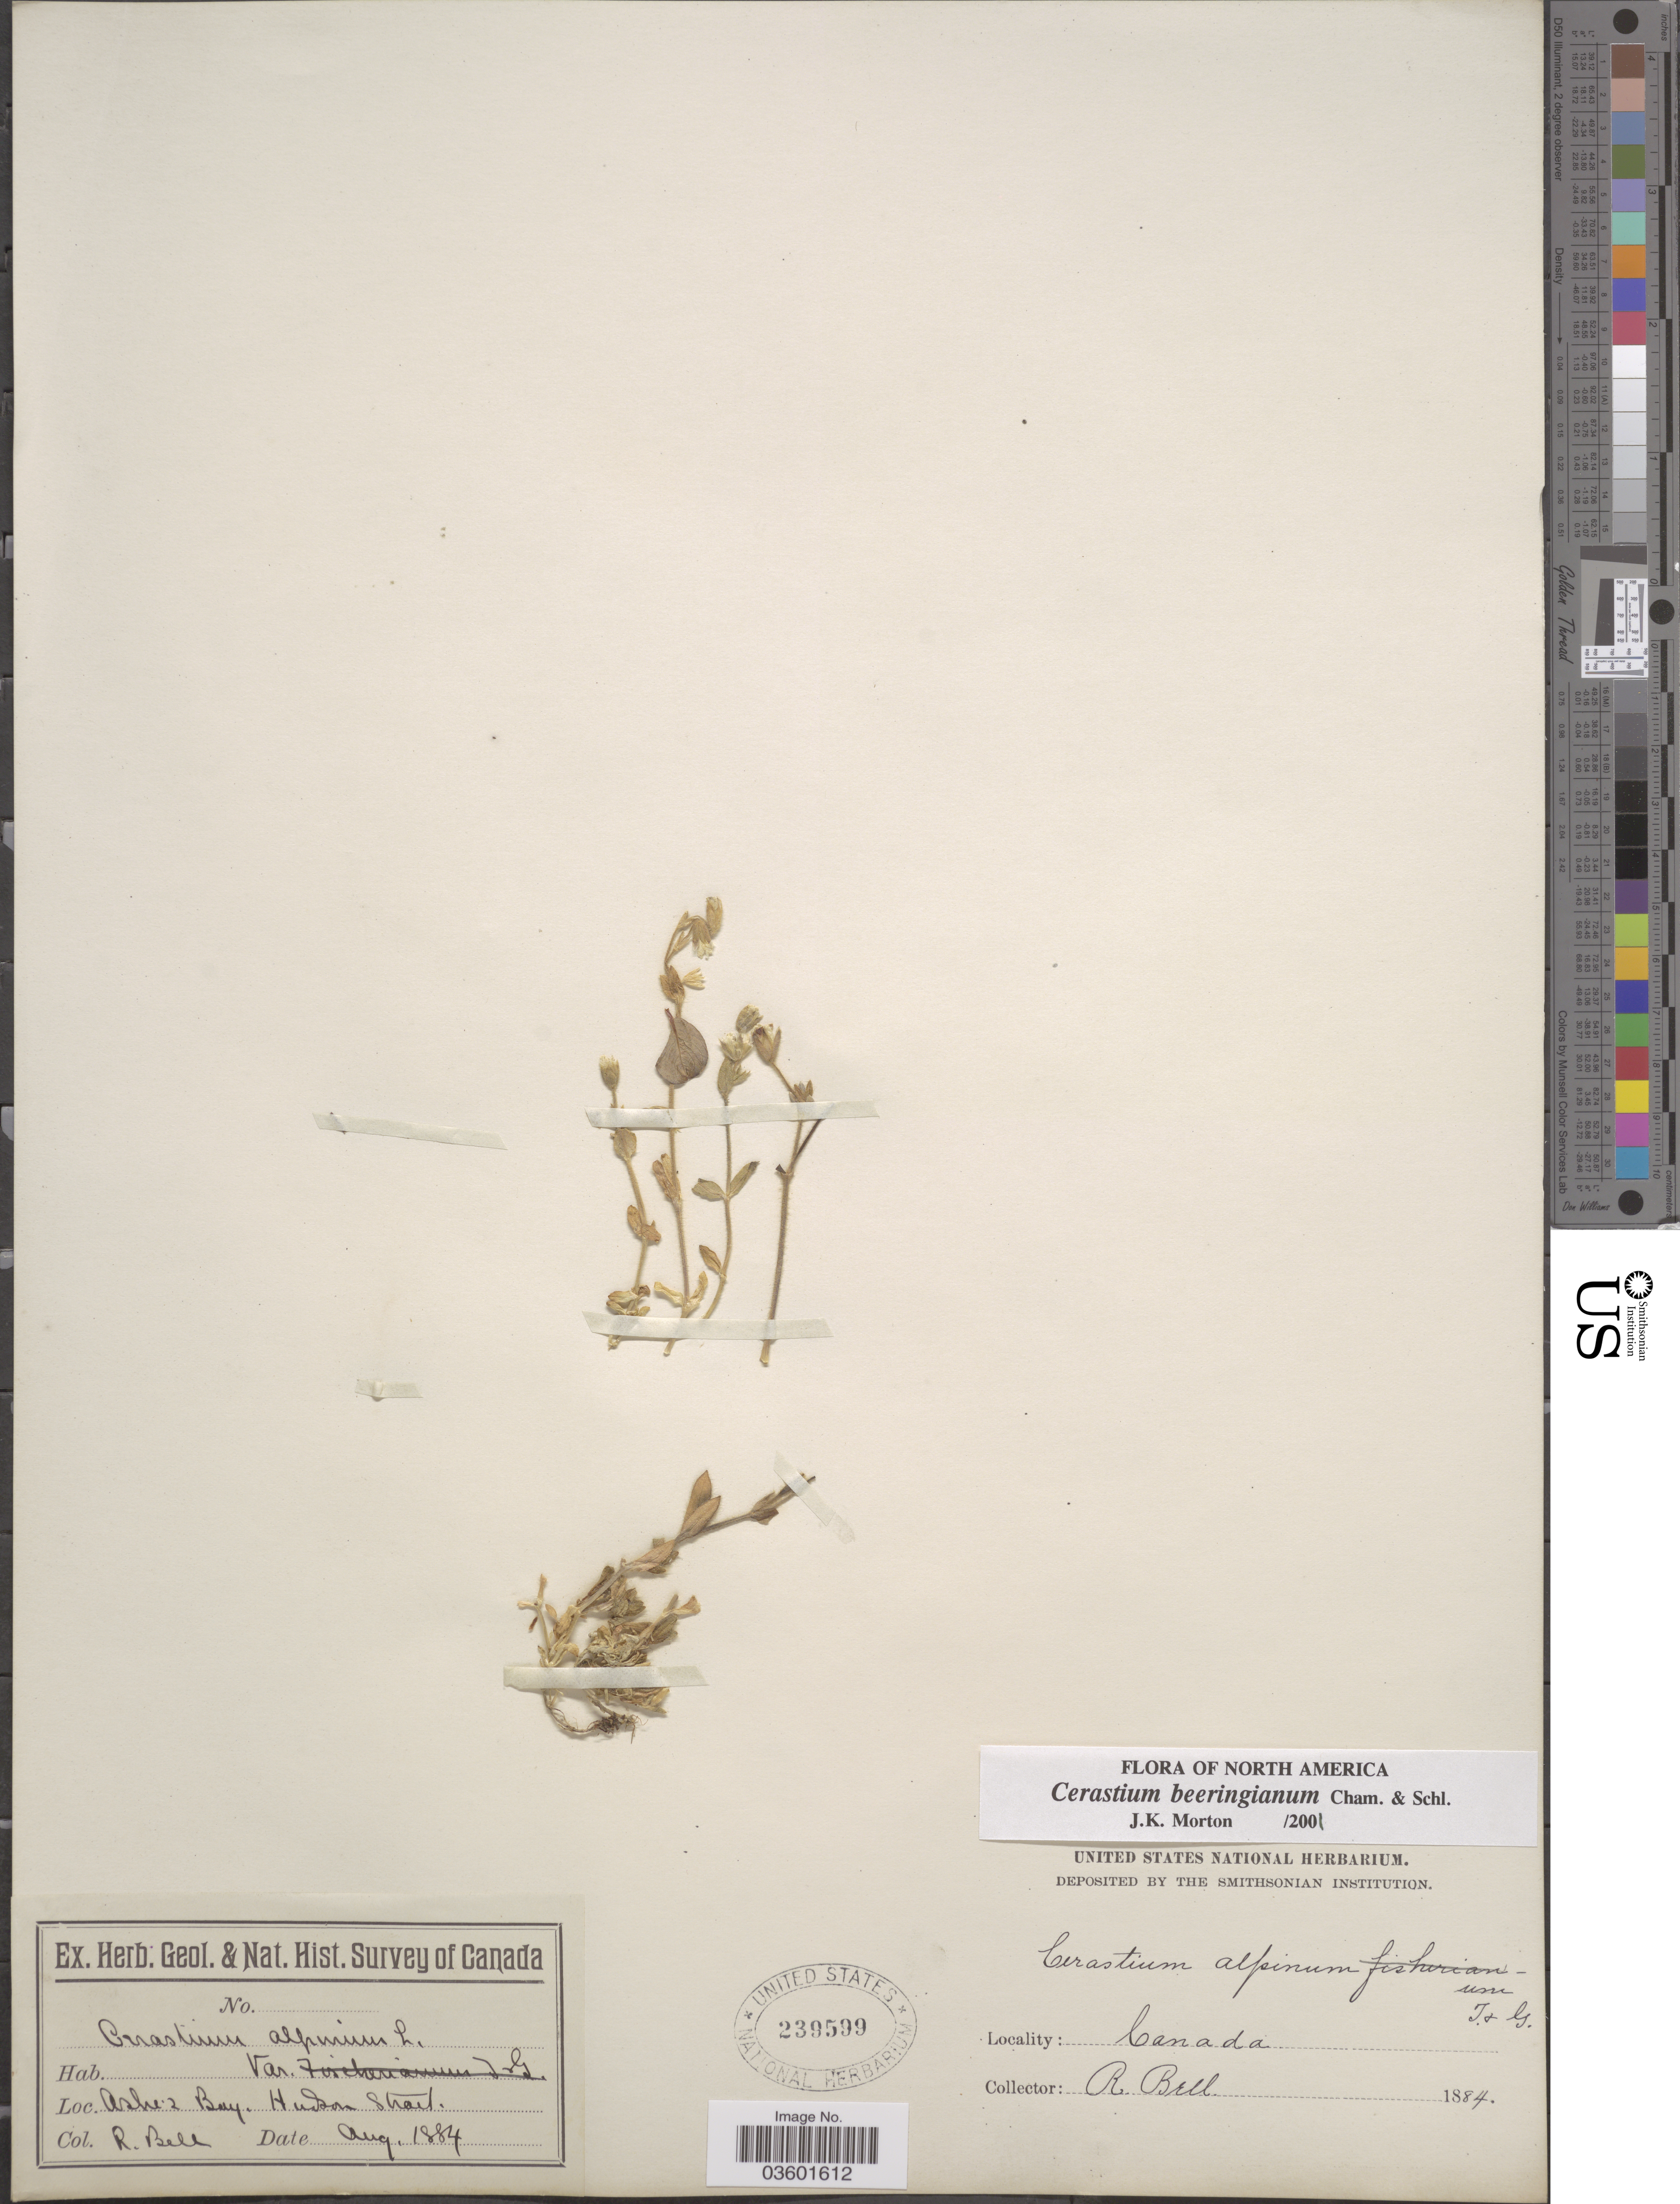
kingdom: Plantae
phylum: Tracheophyta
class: Magnoliopsida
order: Caryophyllales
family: Caryophyllaceae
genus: Cerastium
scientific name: Cerastium beeringianum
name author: Cham. & Schltdl.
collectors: C. R. Bell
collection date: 1884-08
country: Canada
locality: Ashe's Bay. Hudson Strait.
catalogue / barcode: US 239599